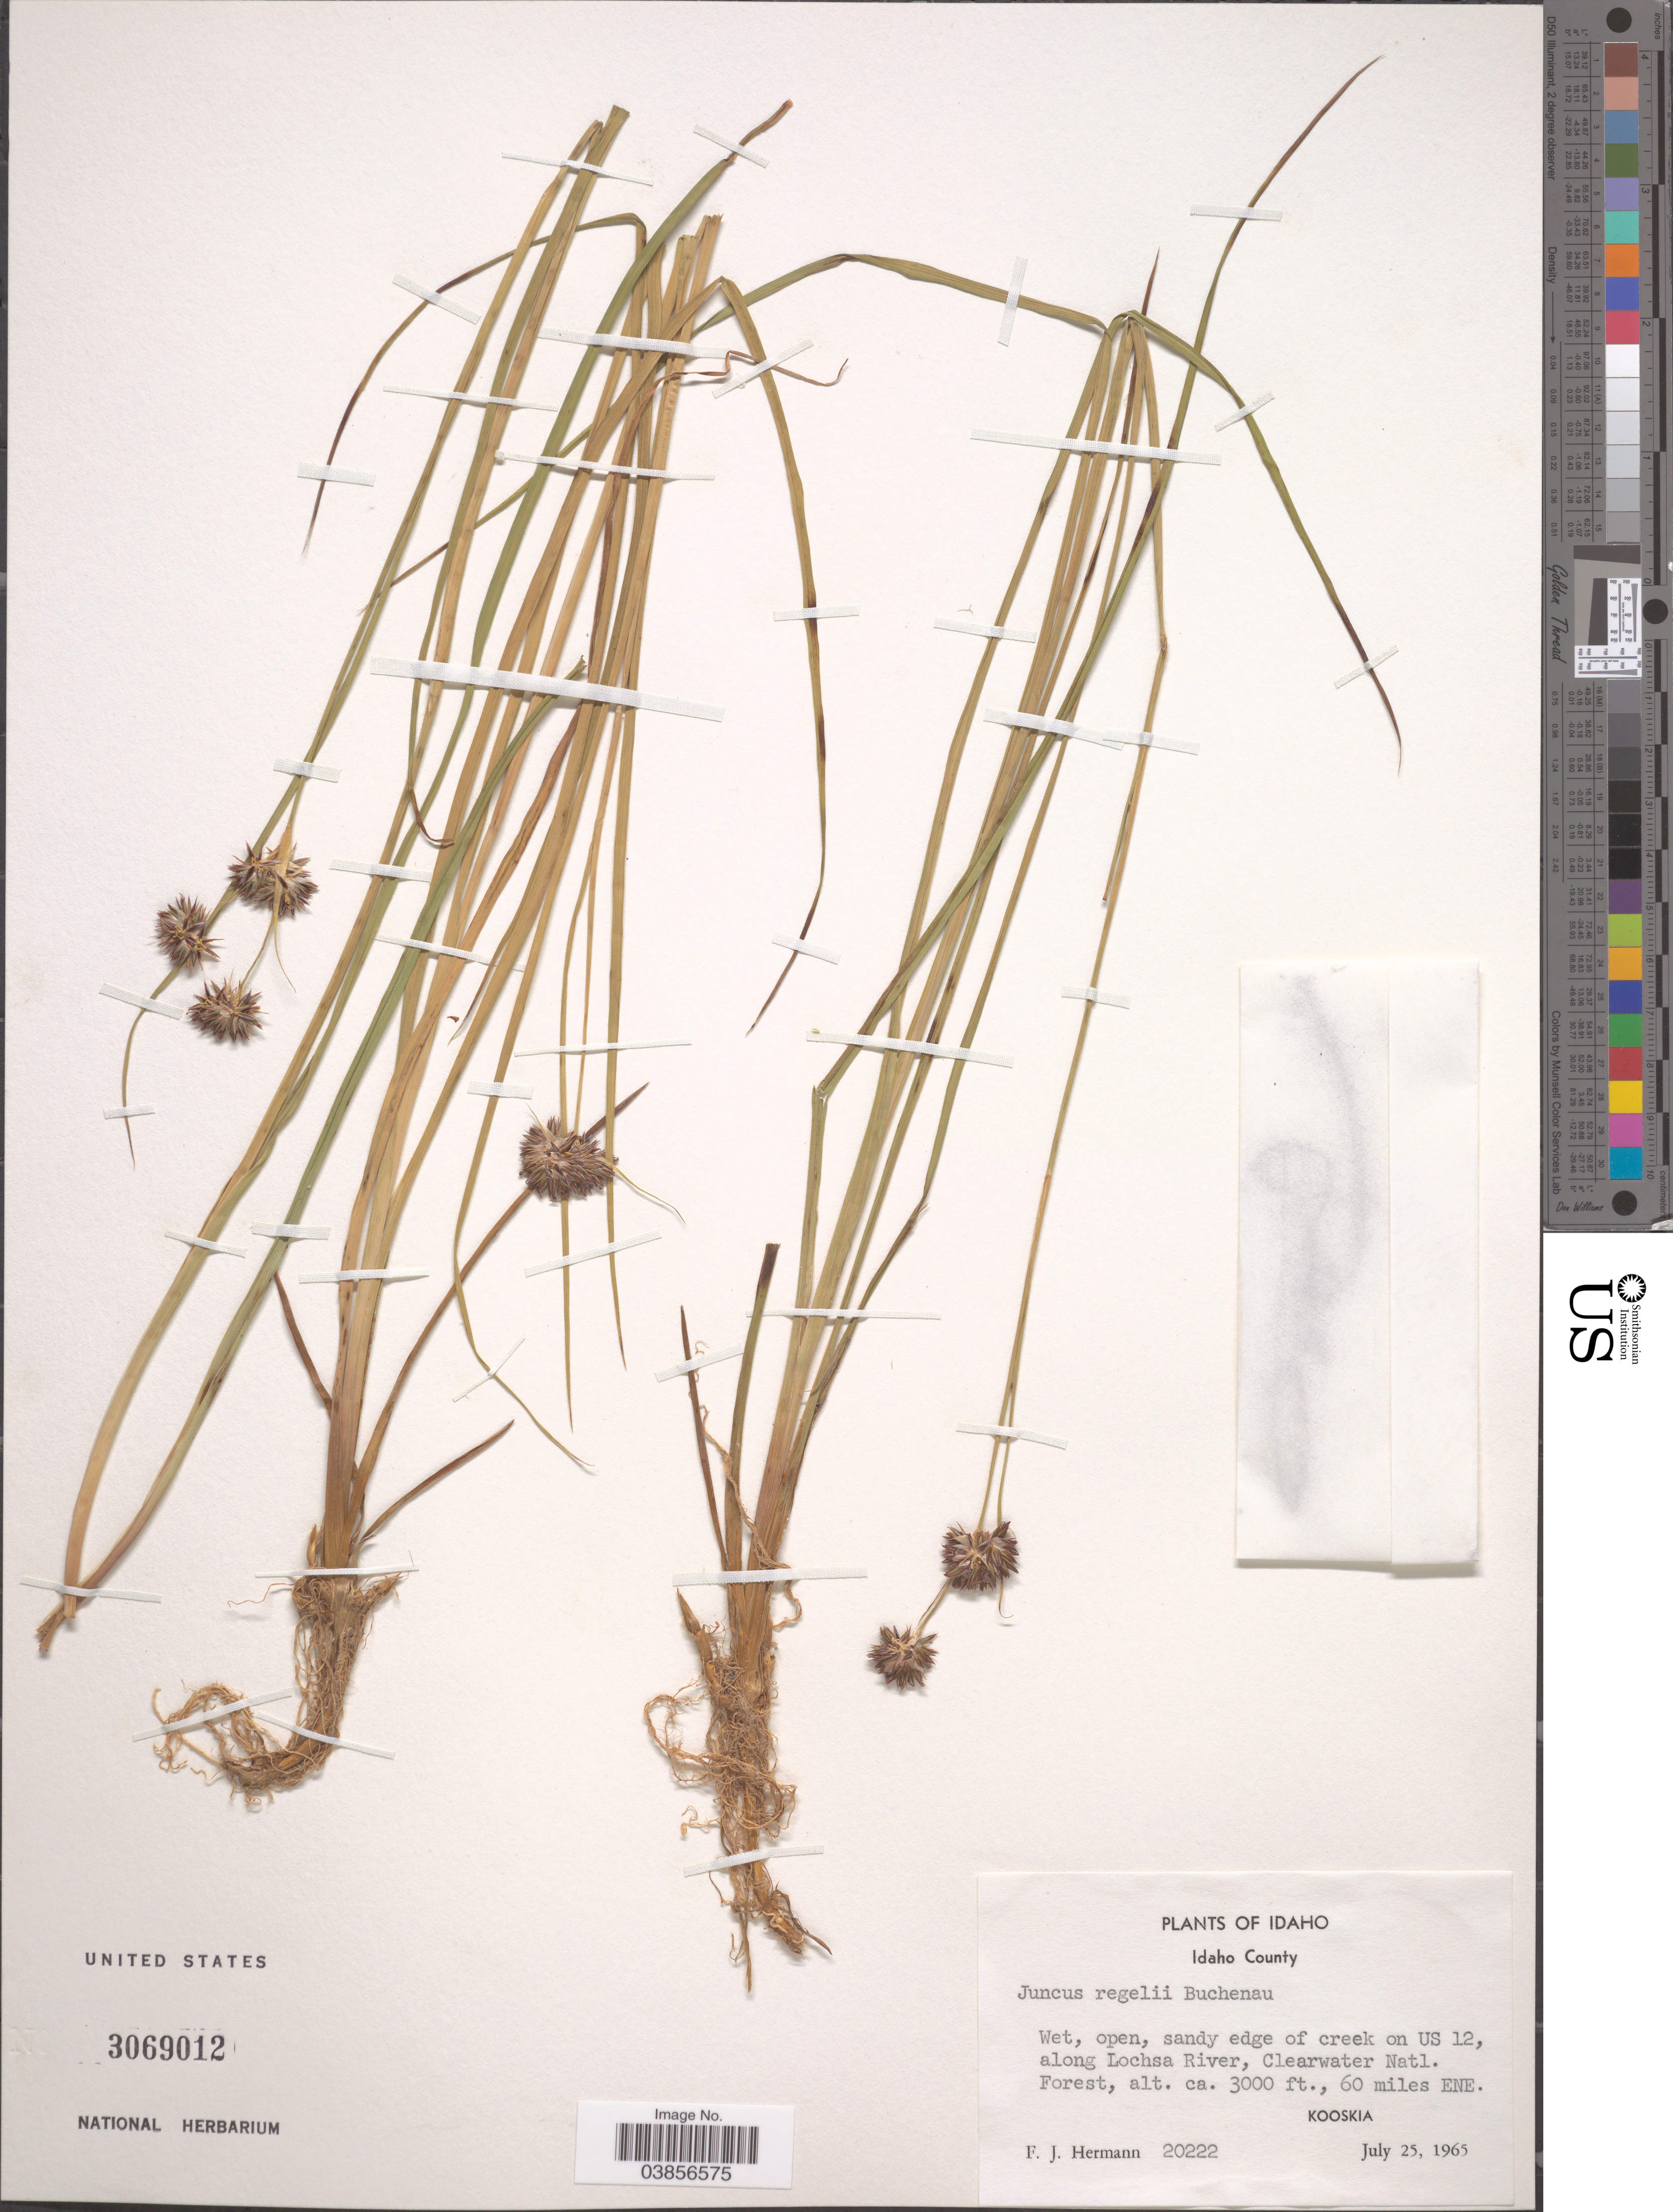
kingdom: Plantae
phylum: Tracheophyta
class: Liliopsida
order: Poales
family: Juncaceae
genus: Juncus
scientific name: Juncus regelii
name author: Buchenau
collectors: F. J. Hermann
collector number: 20222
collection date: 1965-07-25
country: United States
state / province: Idaho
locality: Idaho County. Wet, open, sandy edge of creek on US 12, along Lochsa River, Clearwater Natl. Forest, 60 miles ENE Kooskia.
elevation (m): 914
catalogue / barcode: US 3069012